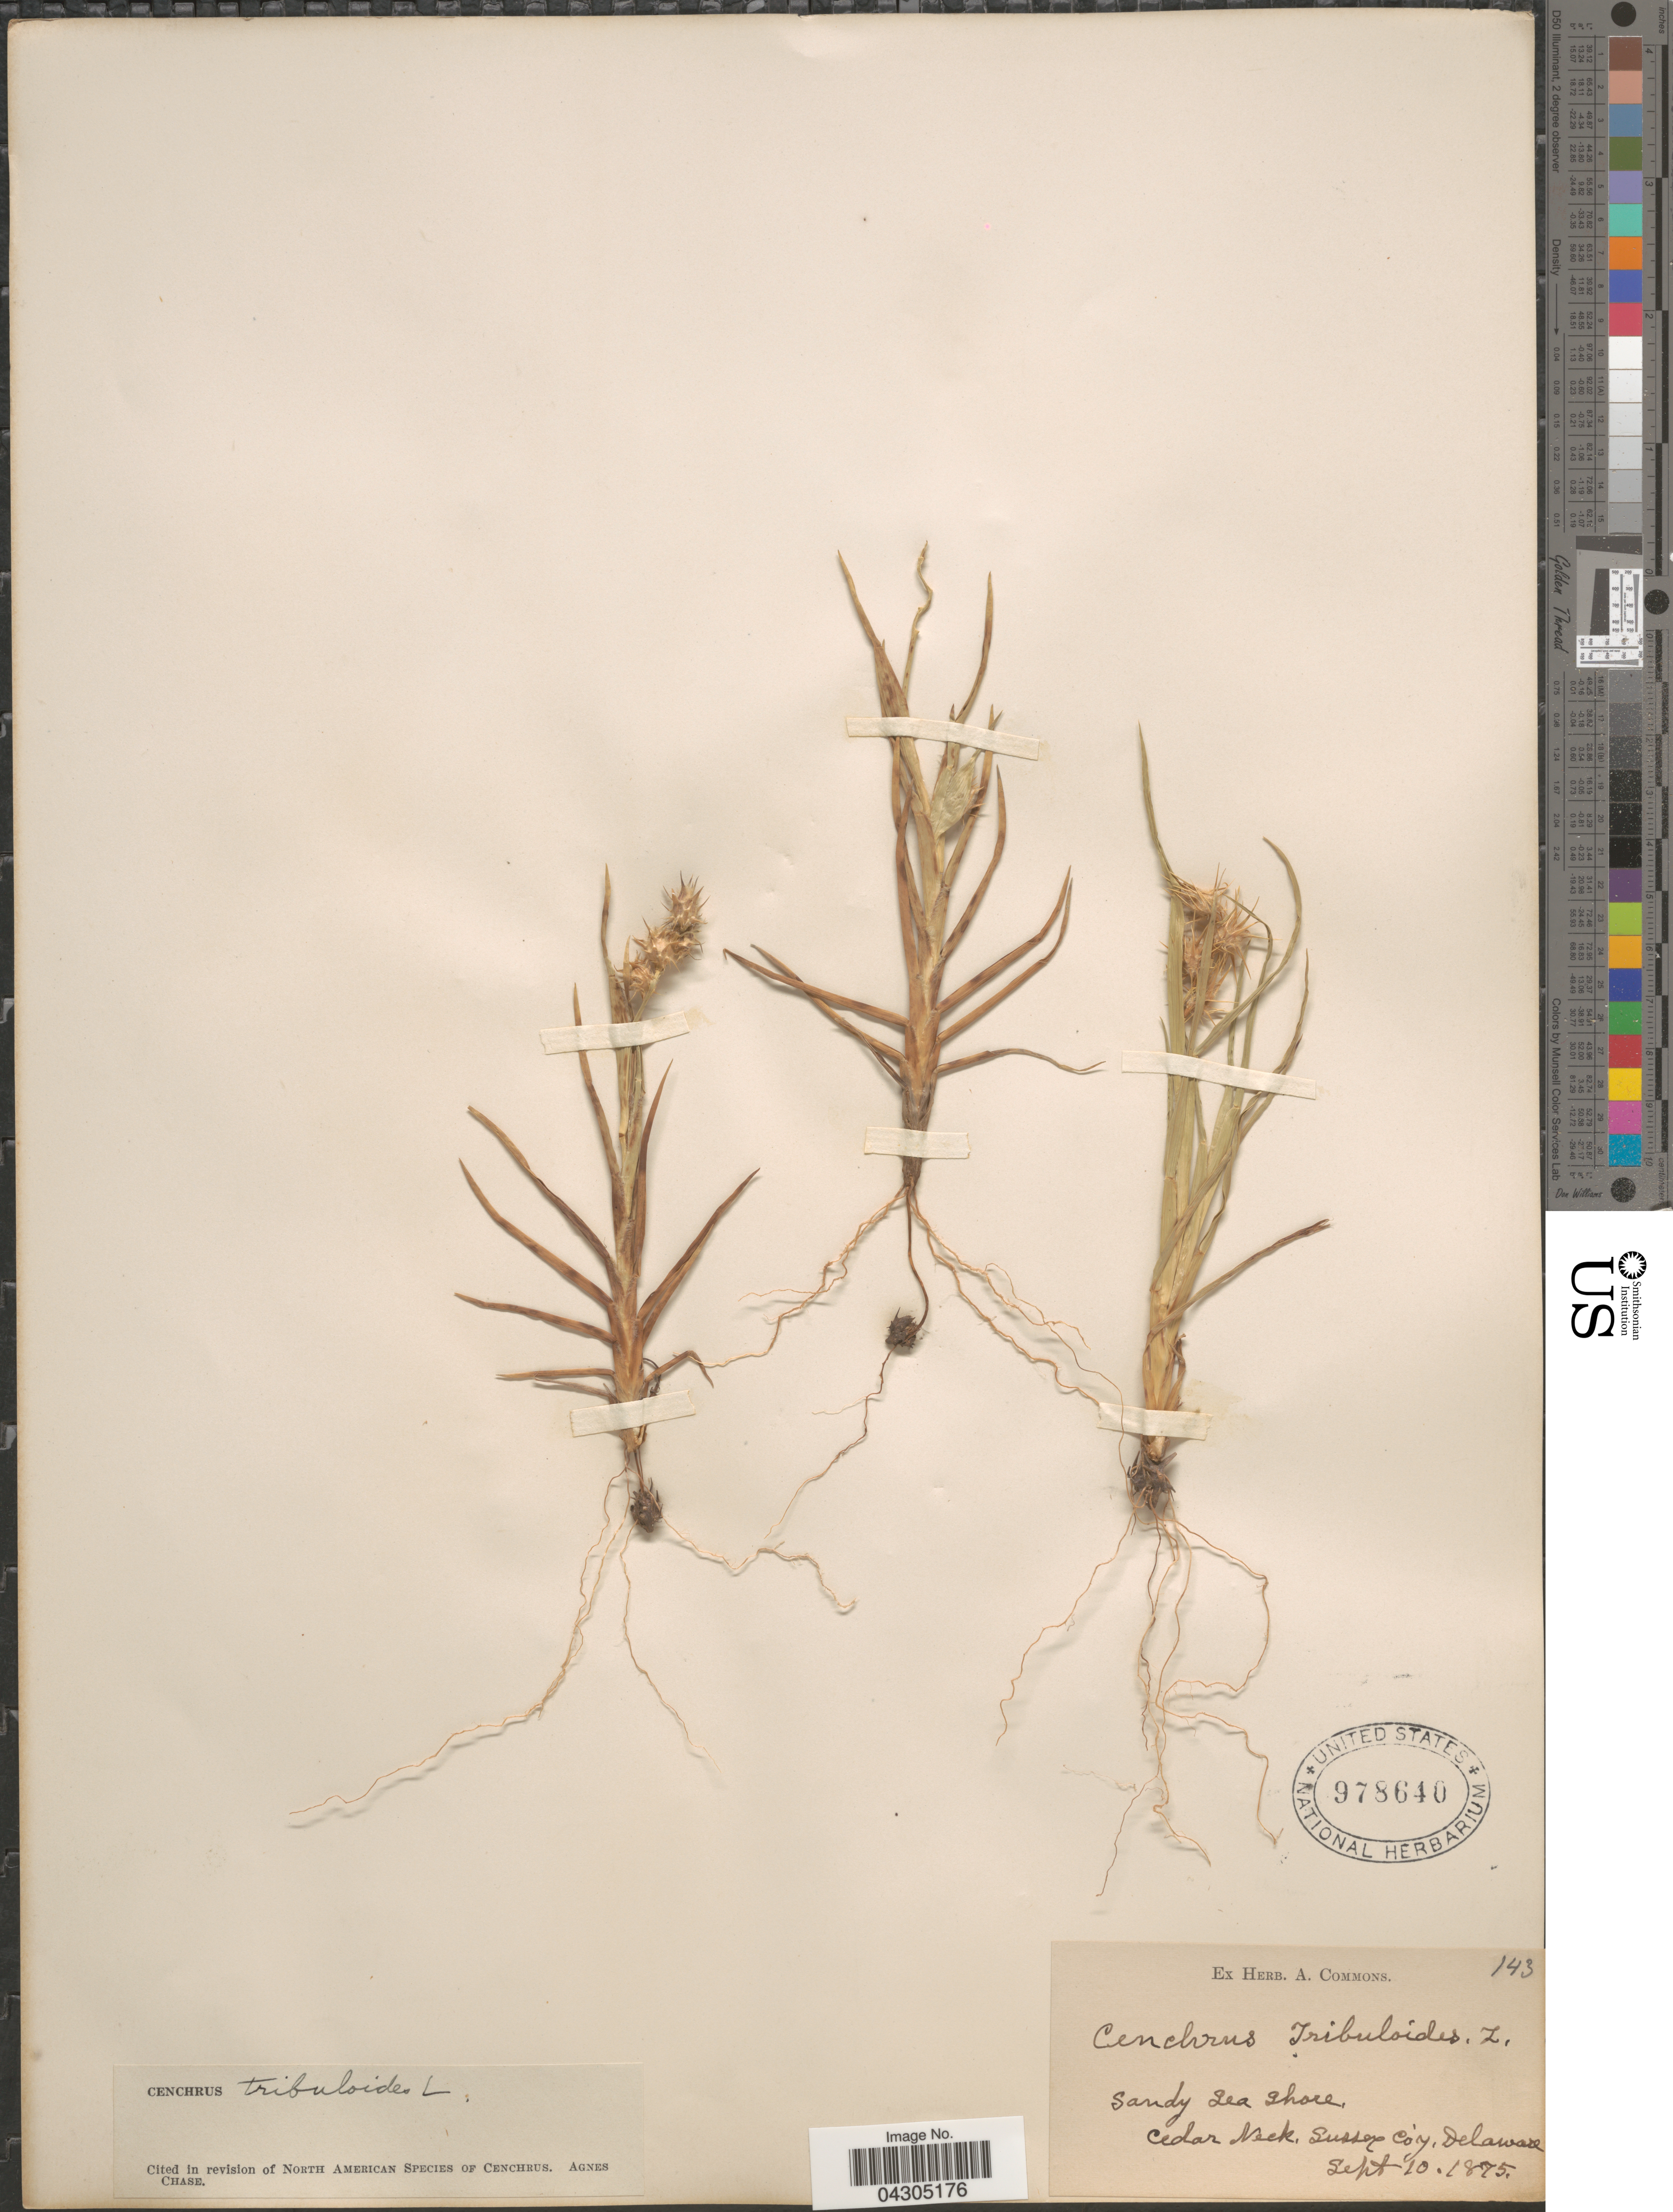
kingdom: Plantae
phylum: Tracheophyta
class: Liliopsida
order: Poales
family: Poaceae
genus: Cenchrus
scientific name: Cenchrus tribuloides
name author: L.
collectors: ex herb. A. Commons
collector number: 143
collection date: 1875-09-10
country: United States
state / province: Delaware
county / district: Sussex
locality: Sandy sea shore, Cedar Neck, Sussex City.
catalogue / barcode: US 978640